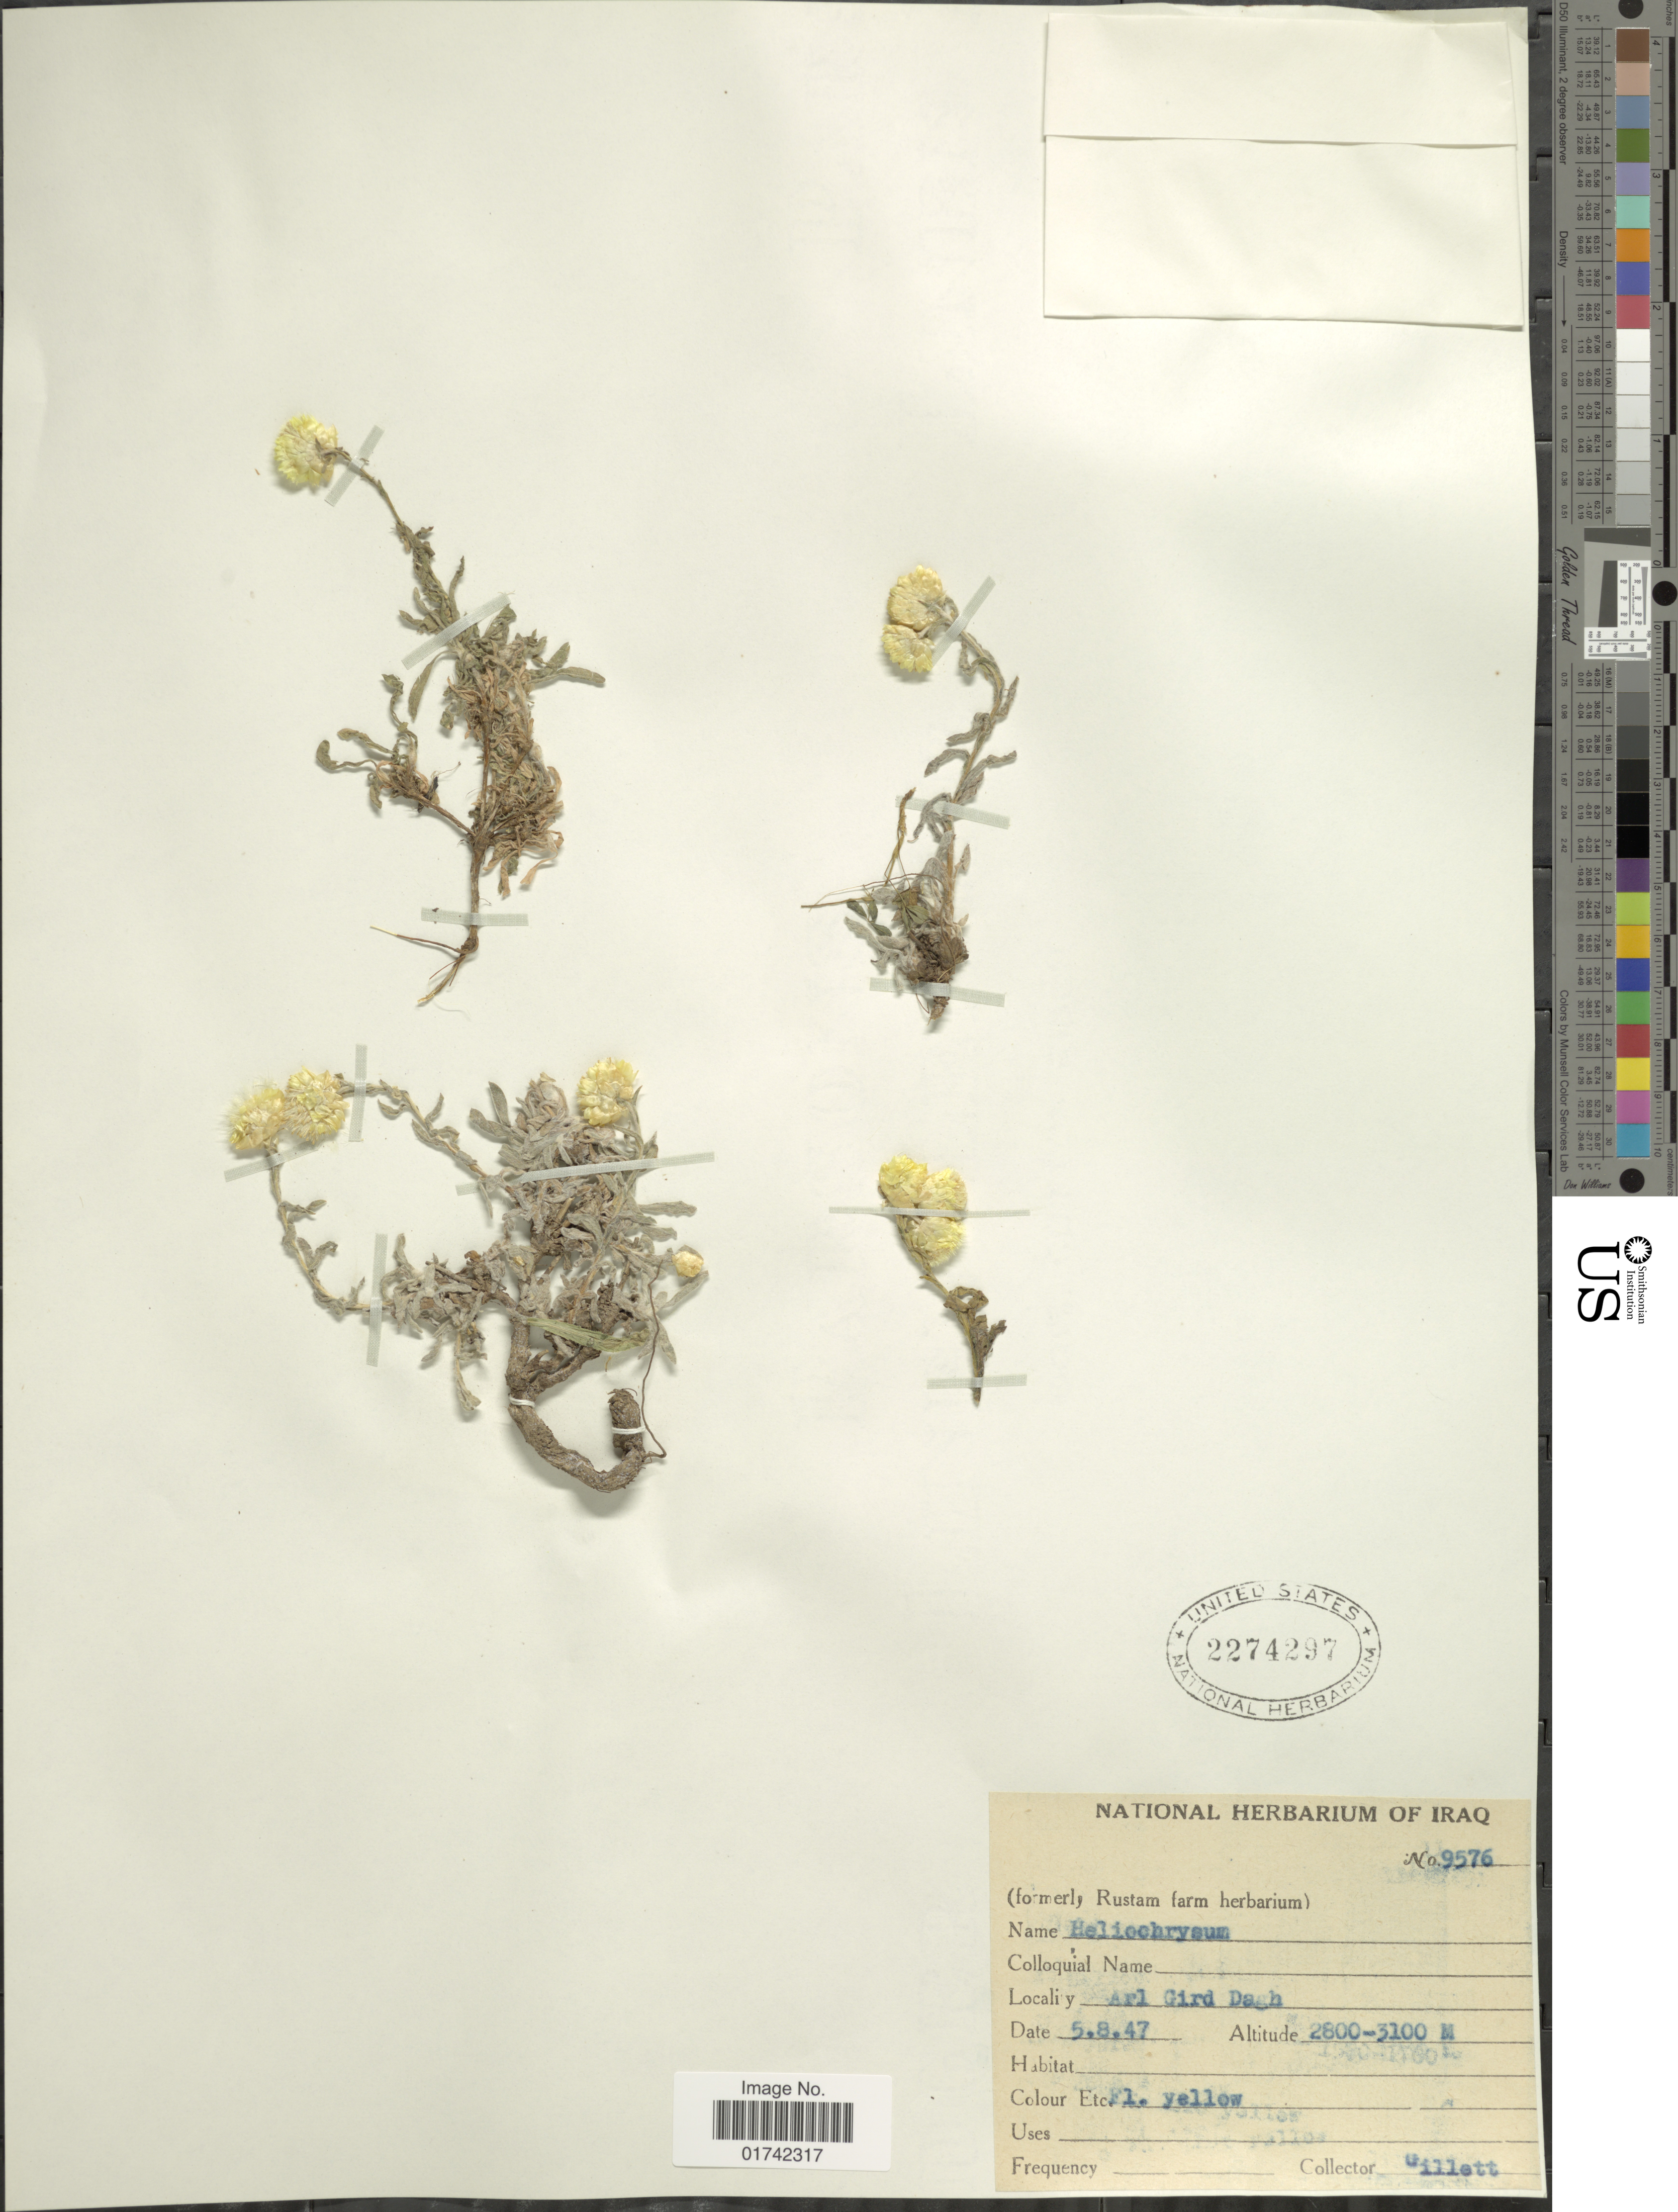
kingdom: Plantae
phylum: Tracheophyta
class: Magnoliopsida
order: Asterales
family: Asteraceae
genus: Helichrysum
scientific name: Helichrysum sp.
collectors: Gillett, --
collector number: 9576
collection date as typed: Transcribed d/m/y: 5/8/47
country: Iraq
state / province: Arbīl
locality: Arl Gird Dagh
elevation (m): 2800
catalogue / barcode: US 2274297